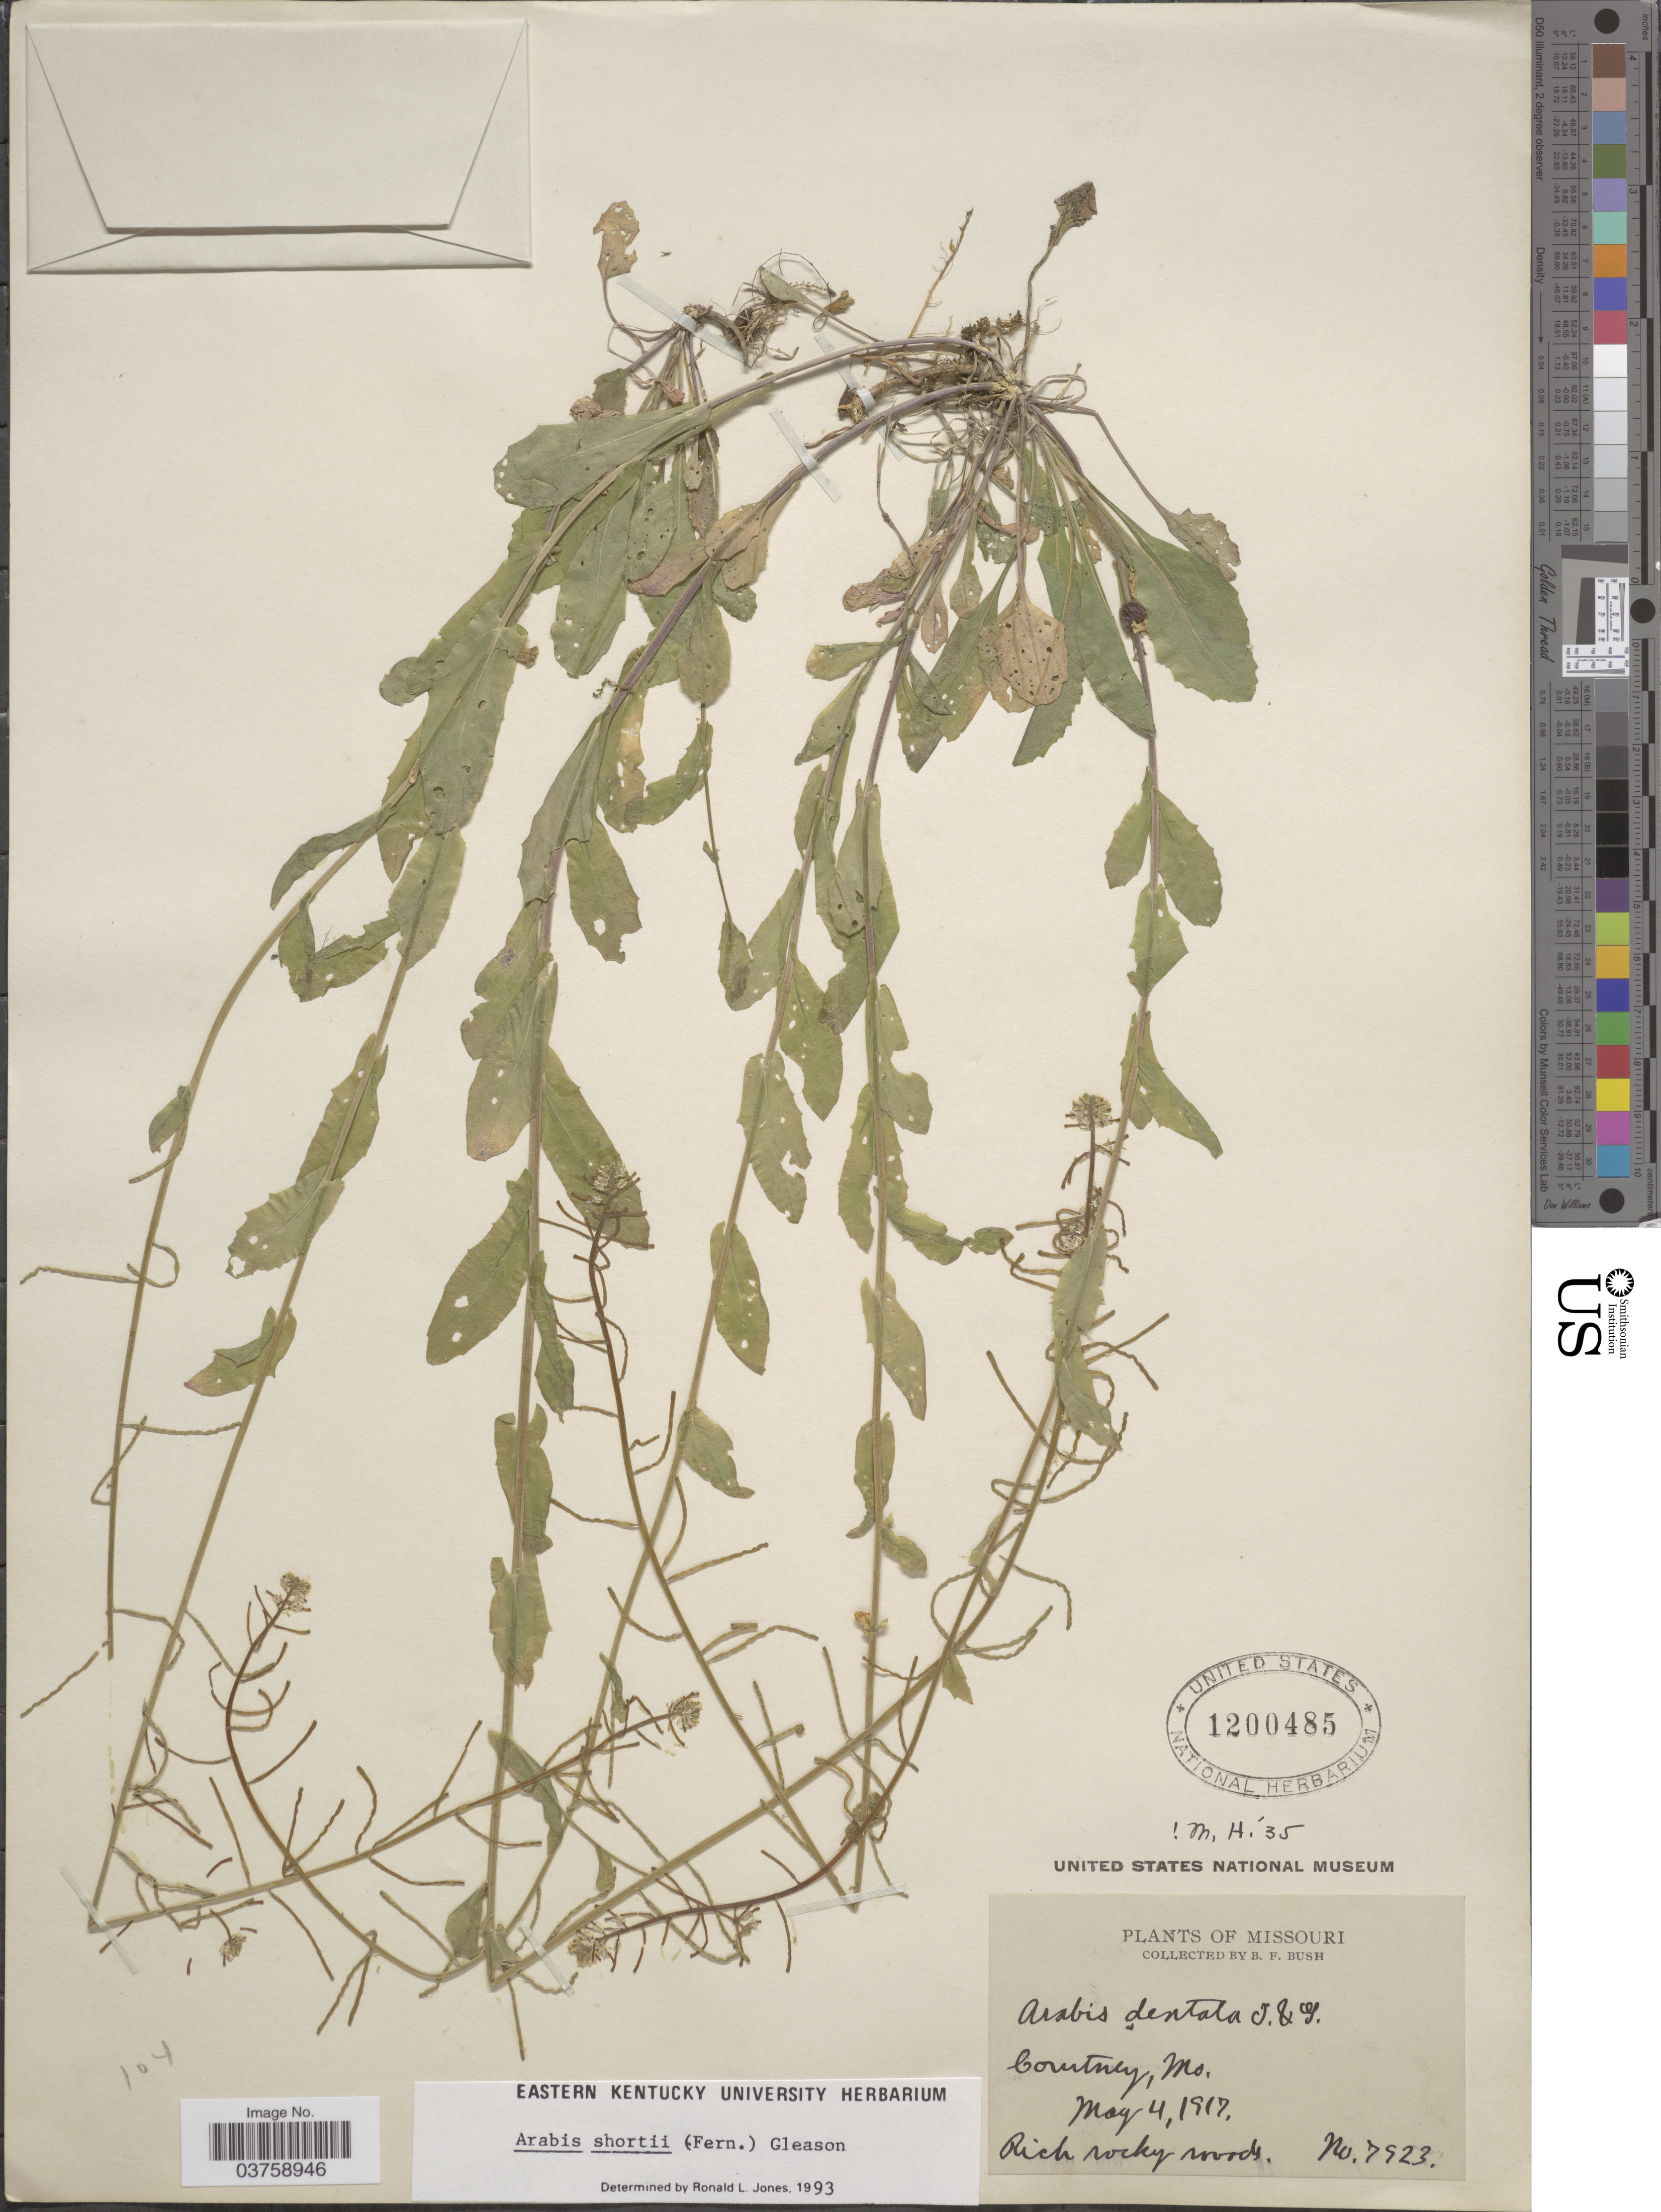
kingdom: Plantae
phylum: Tracheophyta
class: Magnoliopsida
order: Brassicales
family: Brassicaceae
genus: Arabis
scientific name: Arabis shortii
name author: (Fernald) Gleason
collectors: B. F. Bush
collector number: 7923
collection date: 1917-05-04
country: United States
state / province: Missouri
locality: Courtney.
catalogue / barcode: US 1200485